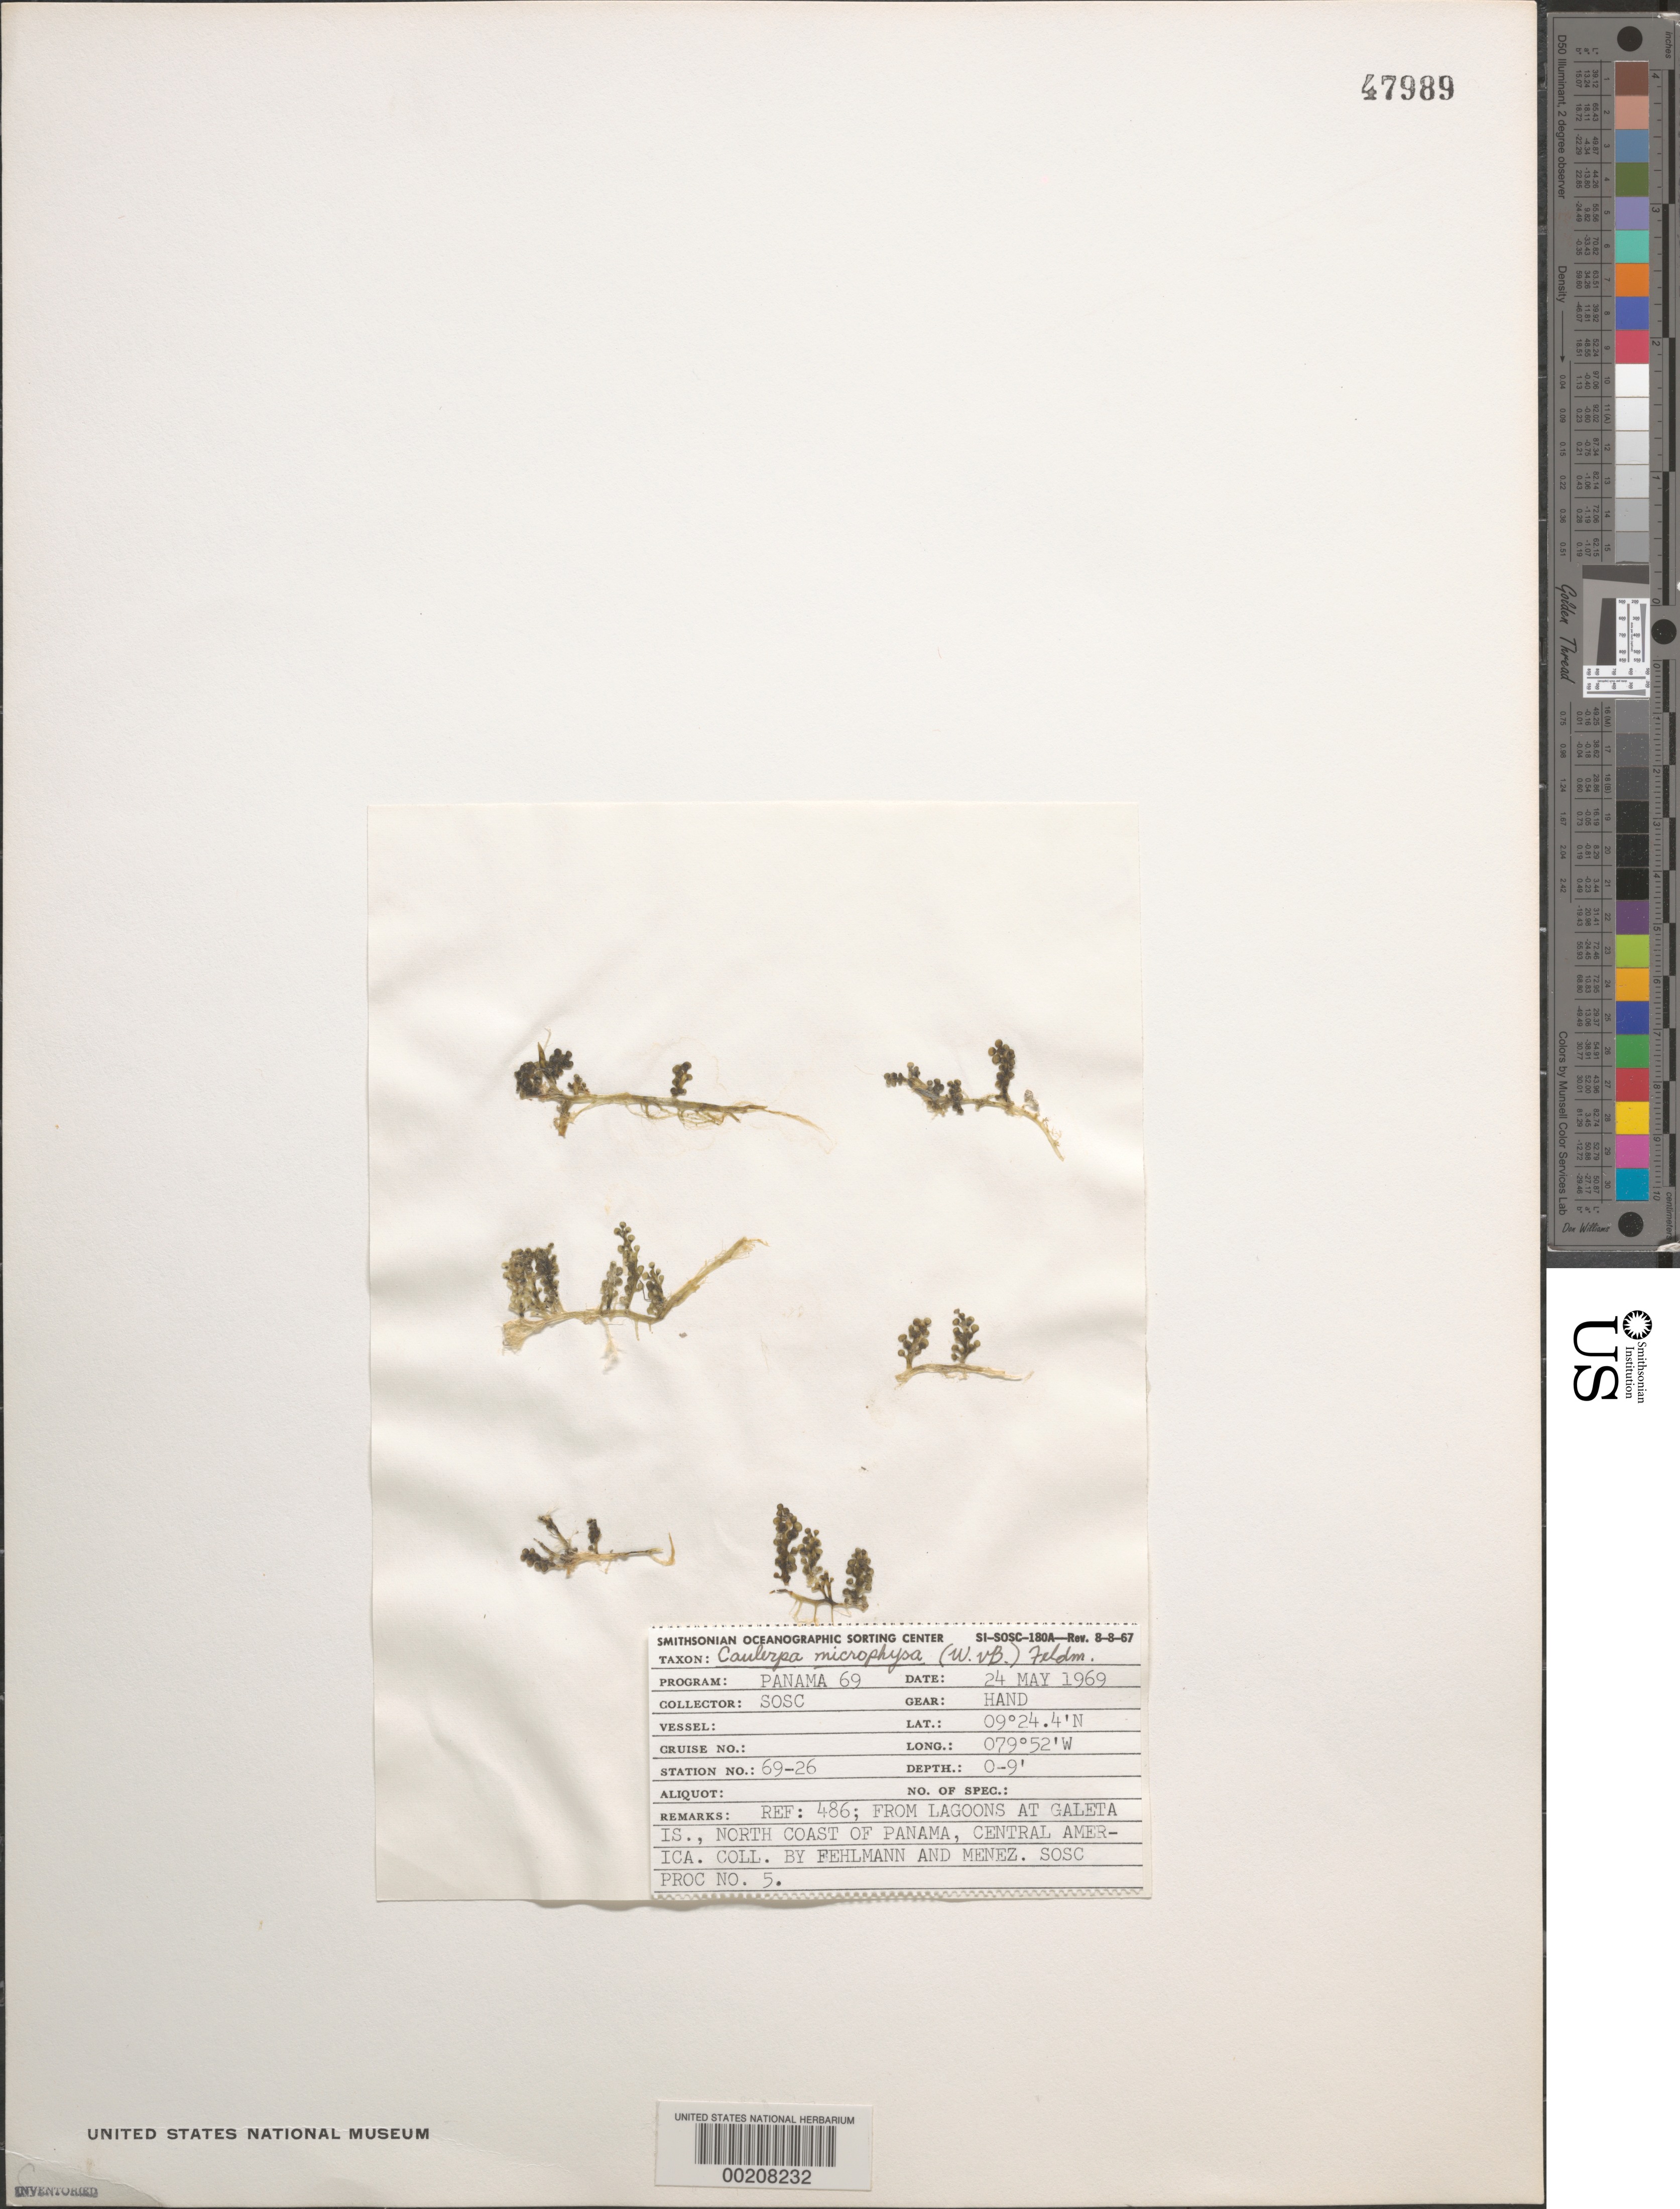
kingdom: Plantae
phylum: Chlorophyta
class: Ulvophyceae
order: Bryopsidales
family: Caulerpaceae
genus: Caulerpa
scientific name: Caulerpa microphysa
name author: (Weber Bosse) Feldmann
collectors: H. Fehlmann & Meñez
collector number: Station 69-26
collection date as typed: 24 May 1969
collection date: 1969-05-24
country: Panama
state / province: Colón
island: Galeta Island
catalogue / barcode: US 47989